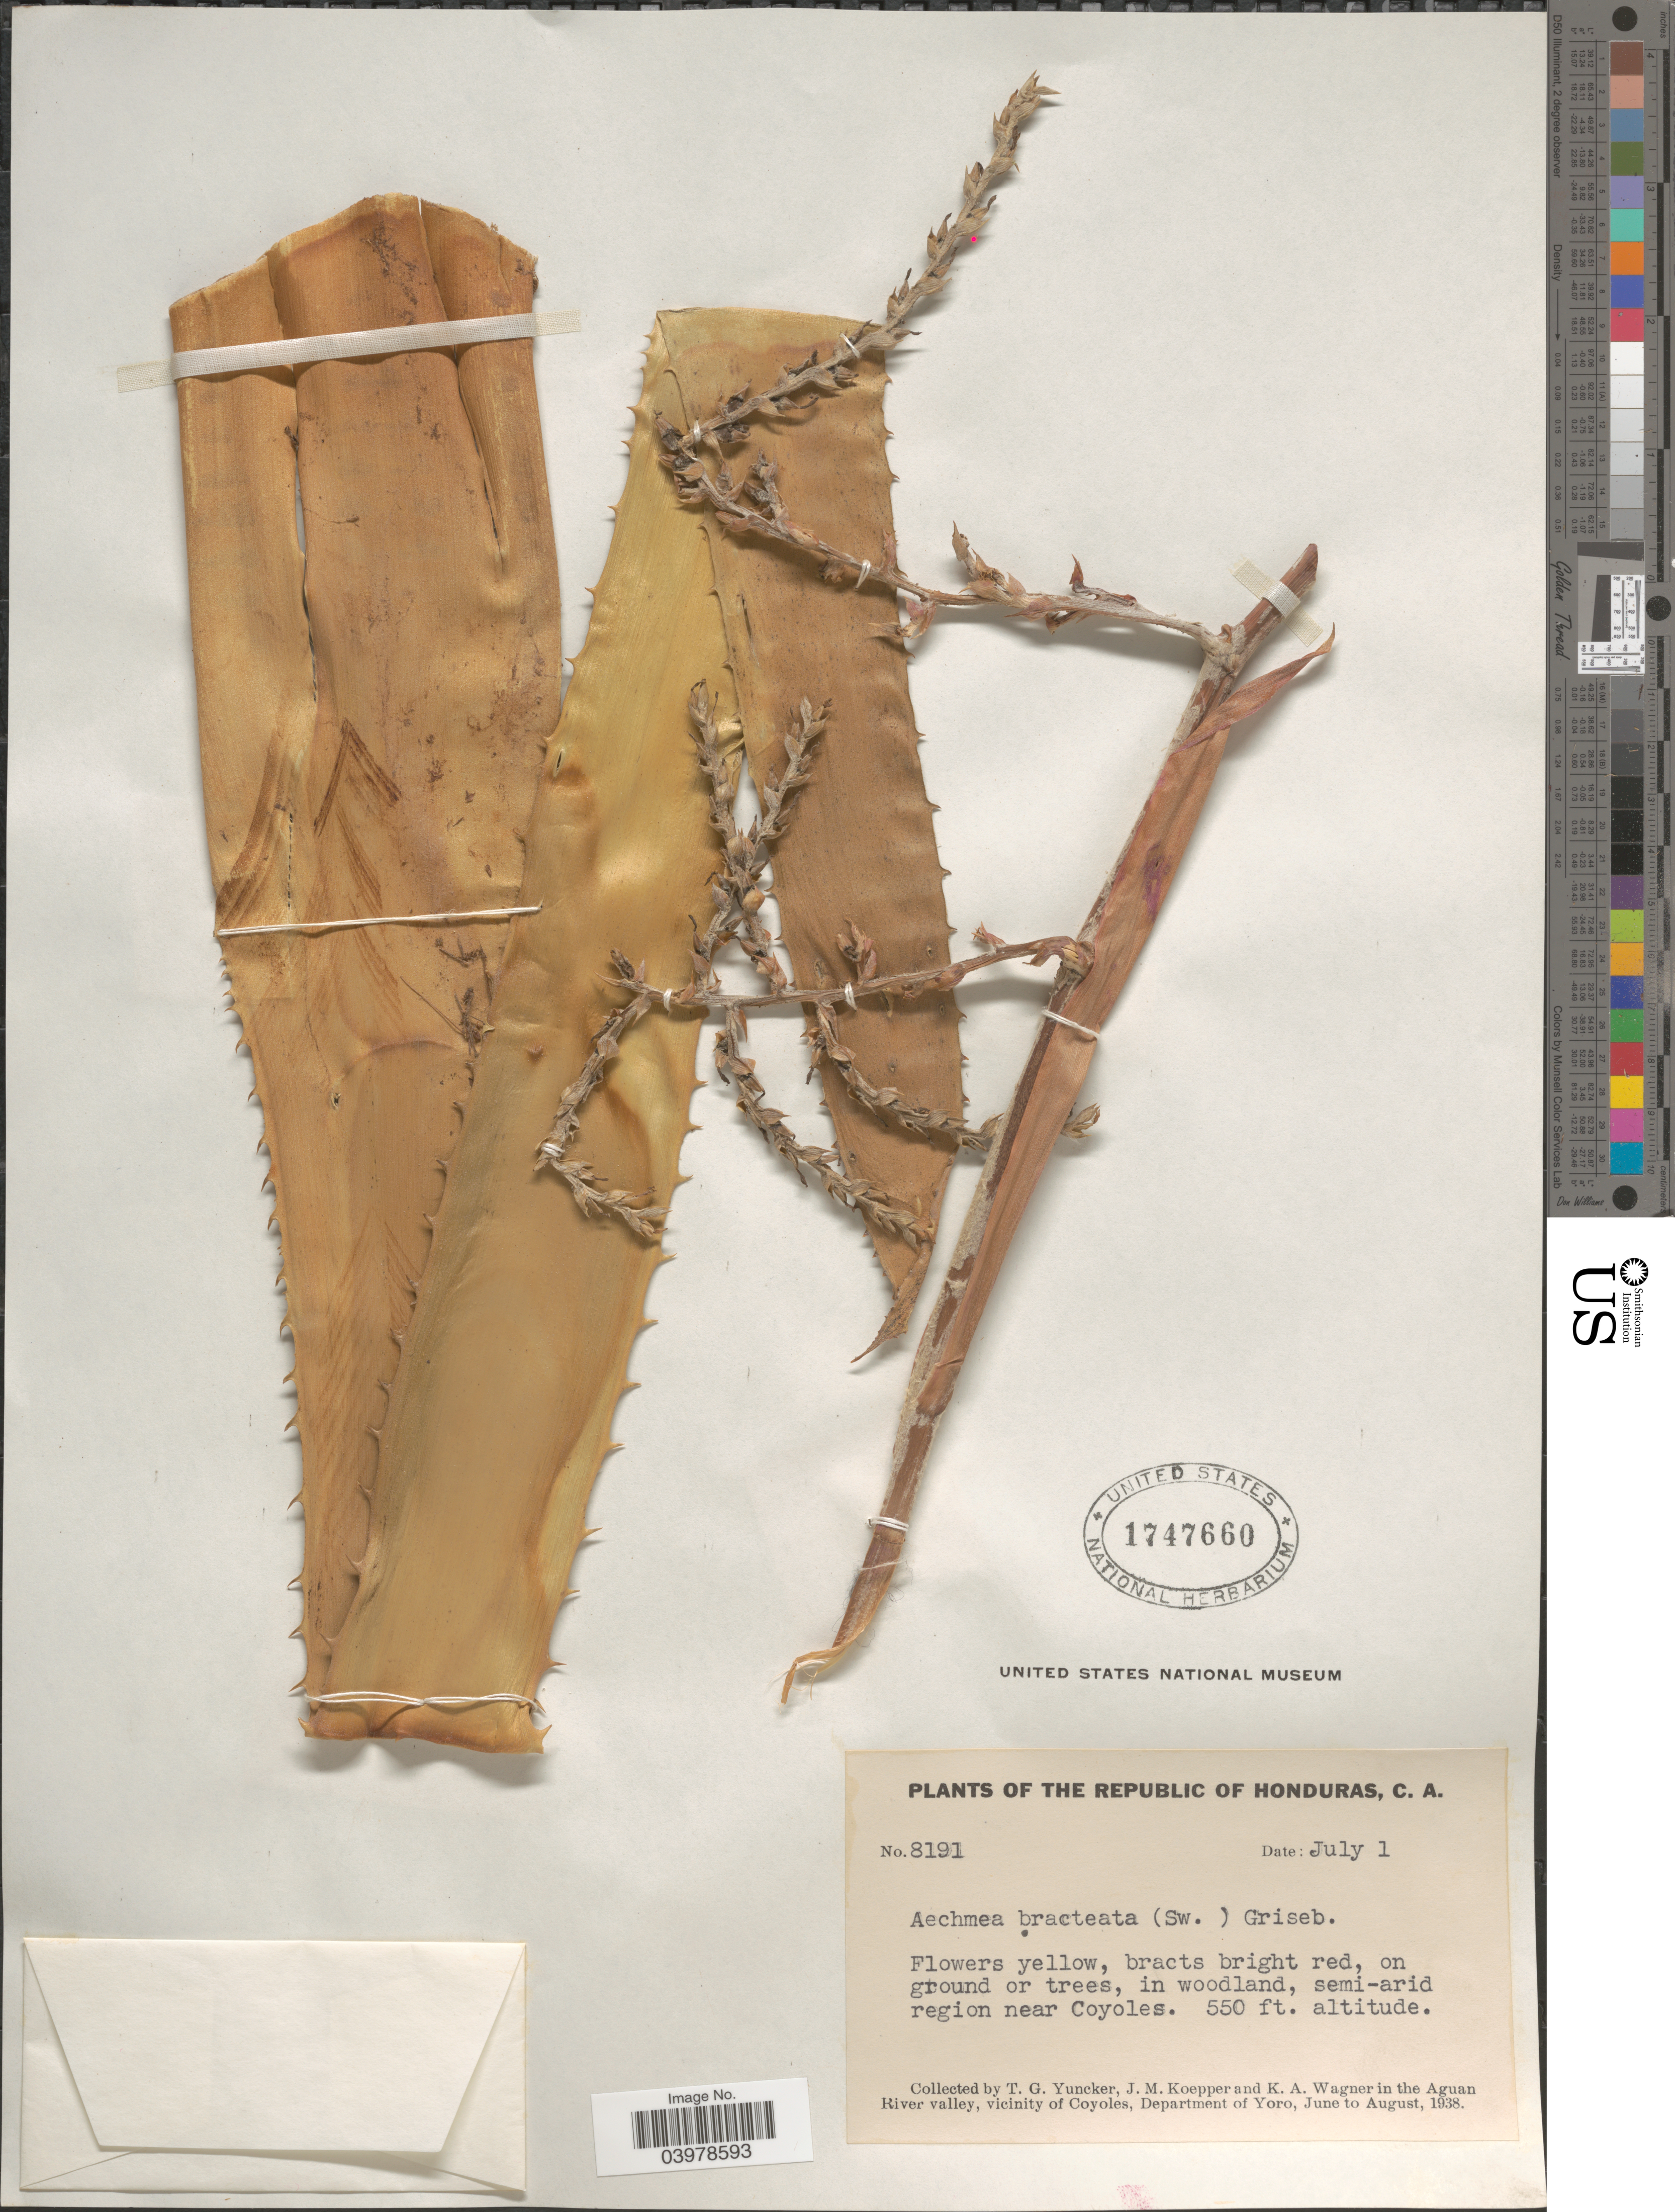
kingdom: Plantae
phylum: Tracheophyta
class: Liliopsida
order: Poales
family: Bromeliaceae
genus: Aechmea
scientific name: Aechmea bracteata var. bracteata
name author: (Sw.) Griseb.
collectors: T. G. Yuncker, J. M. Koepper & K. A. Wagner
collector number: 8191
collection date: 1938-07-01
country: Honduras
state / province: Yoro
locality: Semi-arid region near Coyoles. In the Aguan River valley, vicinity of Coyoles, Department of Yoro.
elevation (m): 152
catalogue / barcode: US 1747660